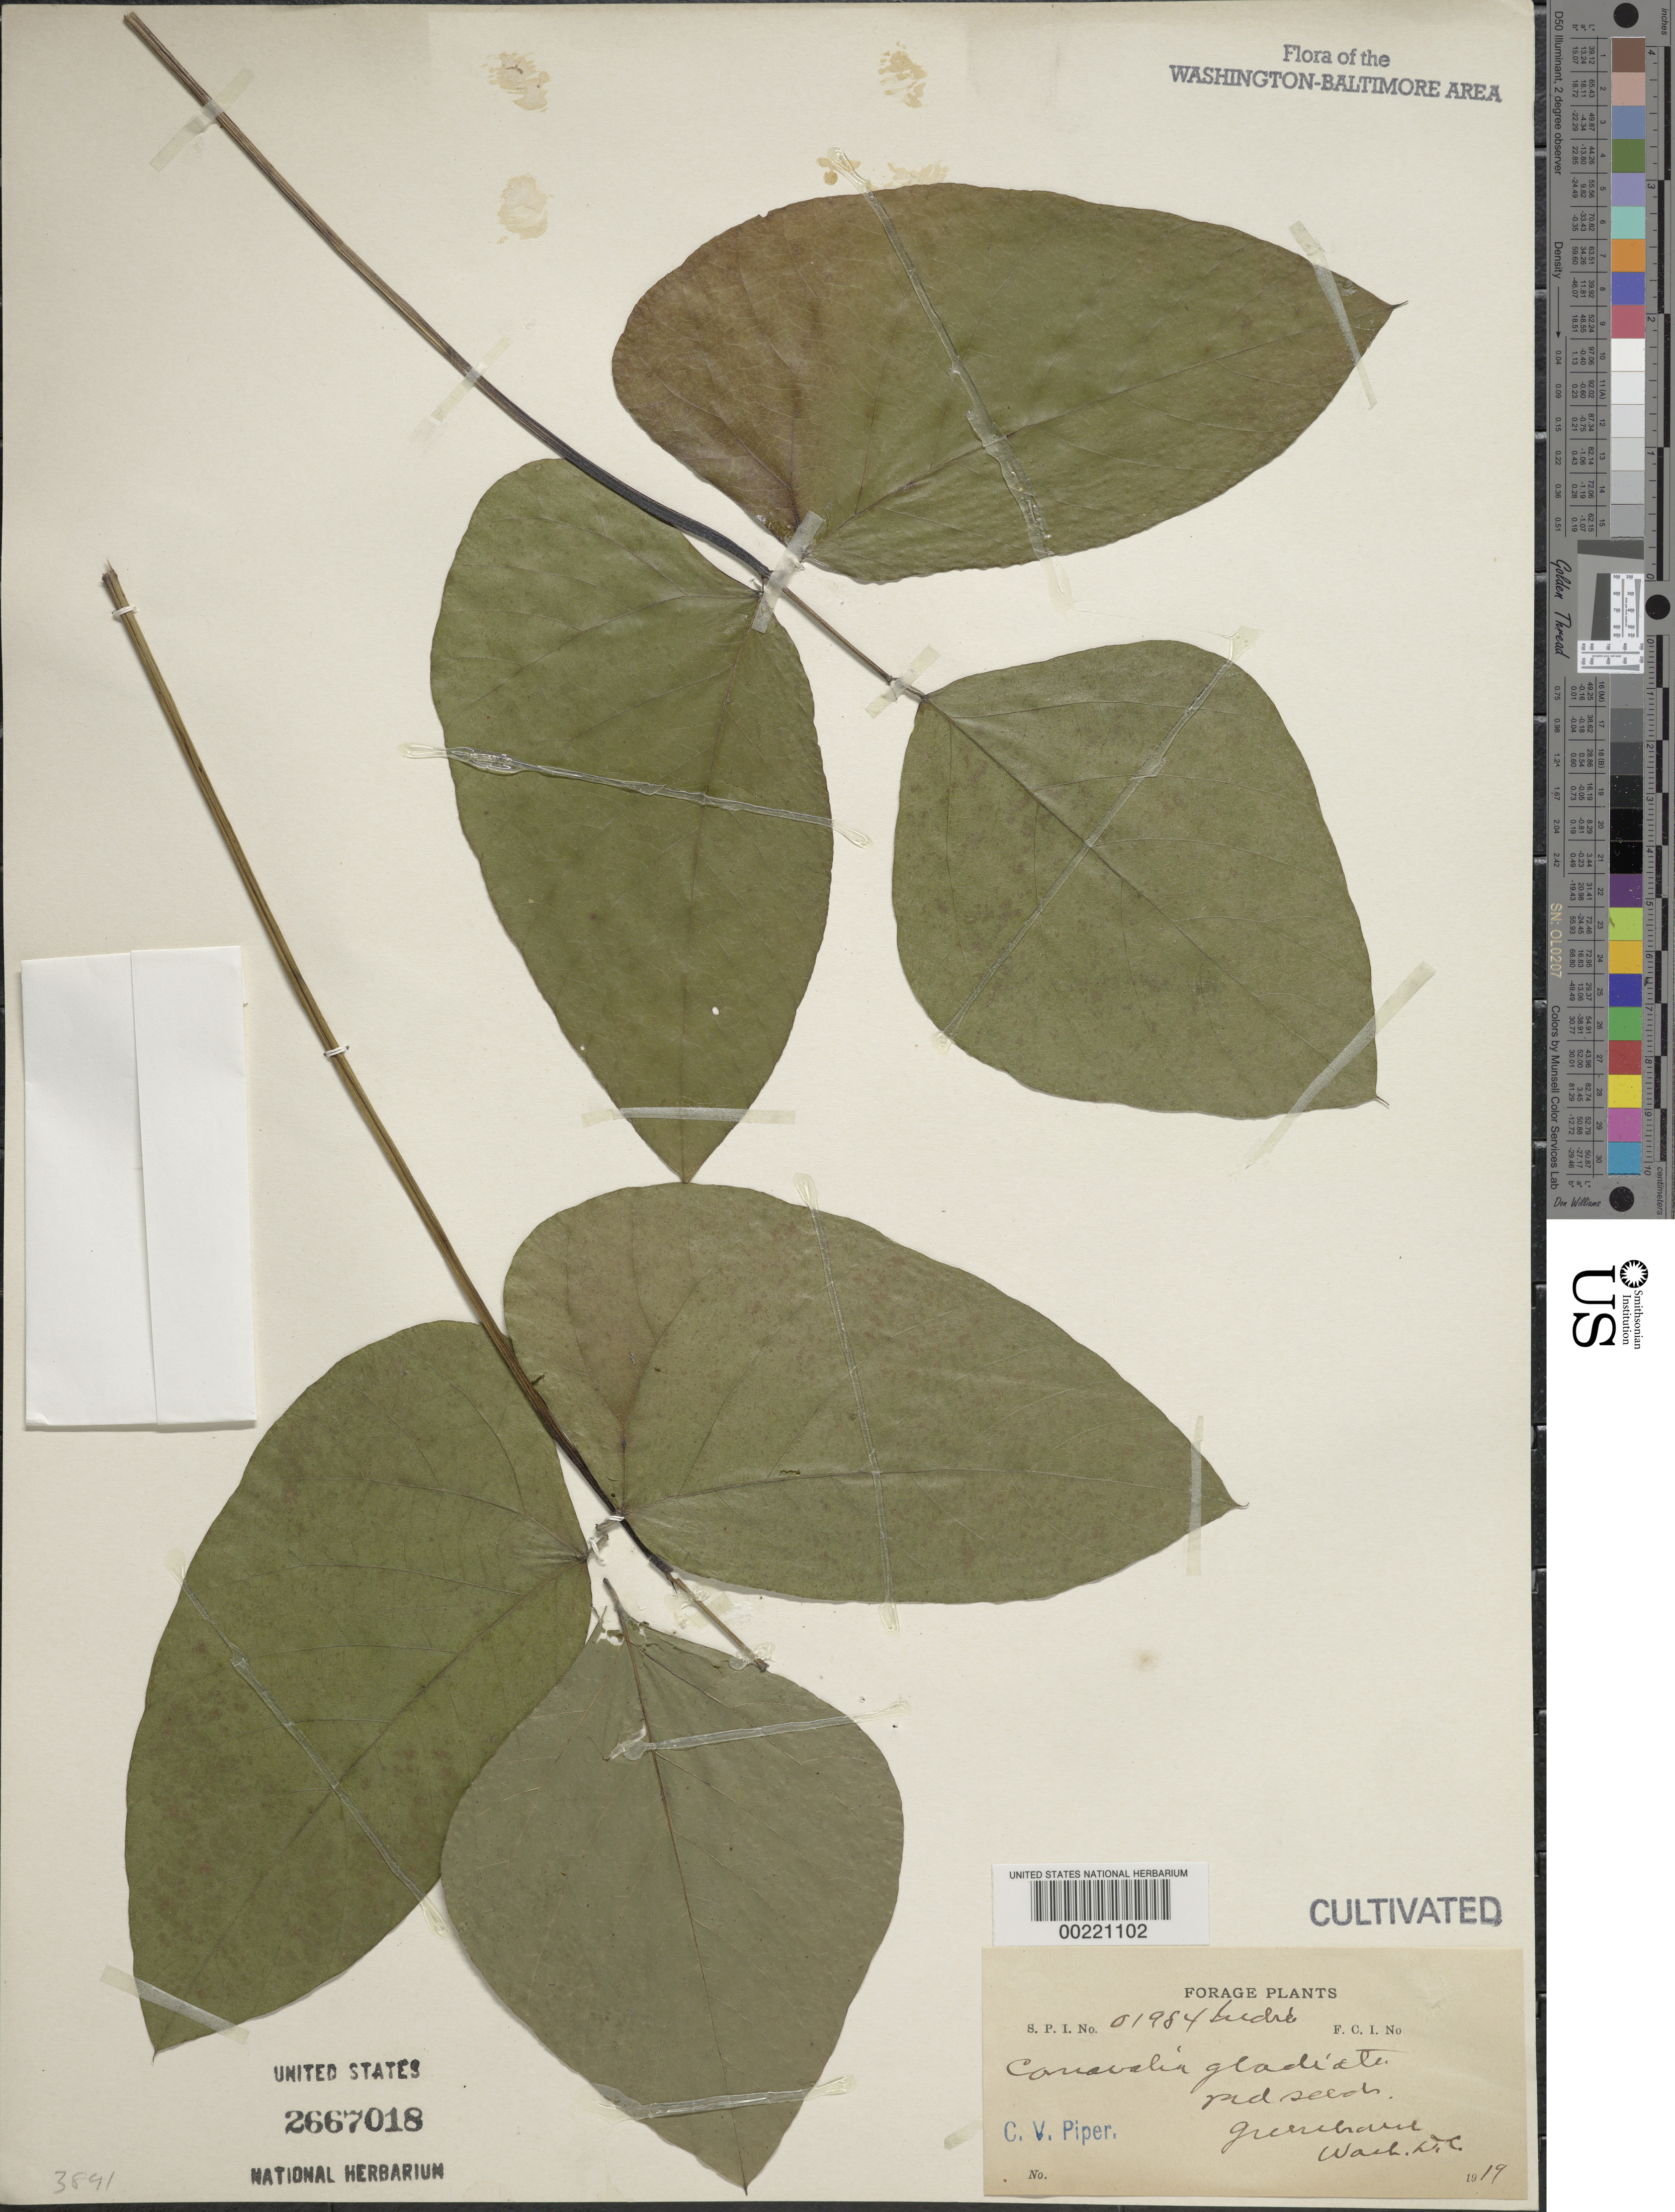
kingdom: Plantae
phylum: Tracheophyta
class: Magnoliopsida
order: Fabales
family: Fabaceae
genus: Canavalia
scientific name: Canavalia gladiata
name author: (Jacq.) DC.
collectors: C. V. Piper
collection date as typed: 1919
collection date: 1919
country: United States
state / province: District of Columbia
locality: Greenhouse, washington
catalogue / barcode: US 2667018